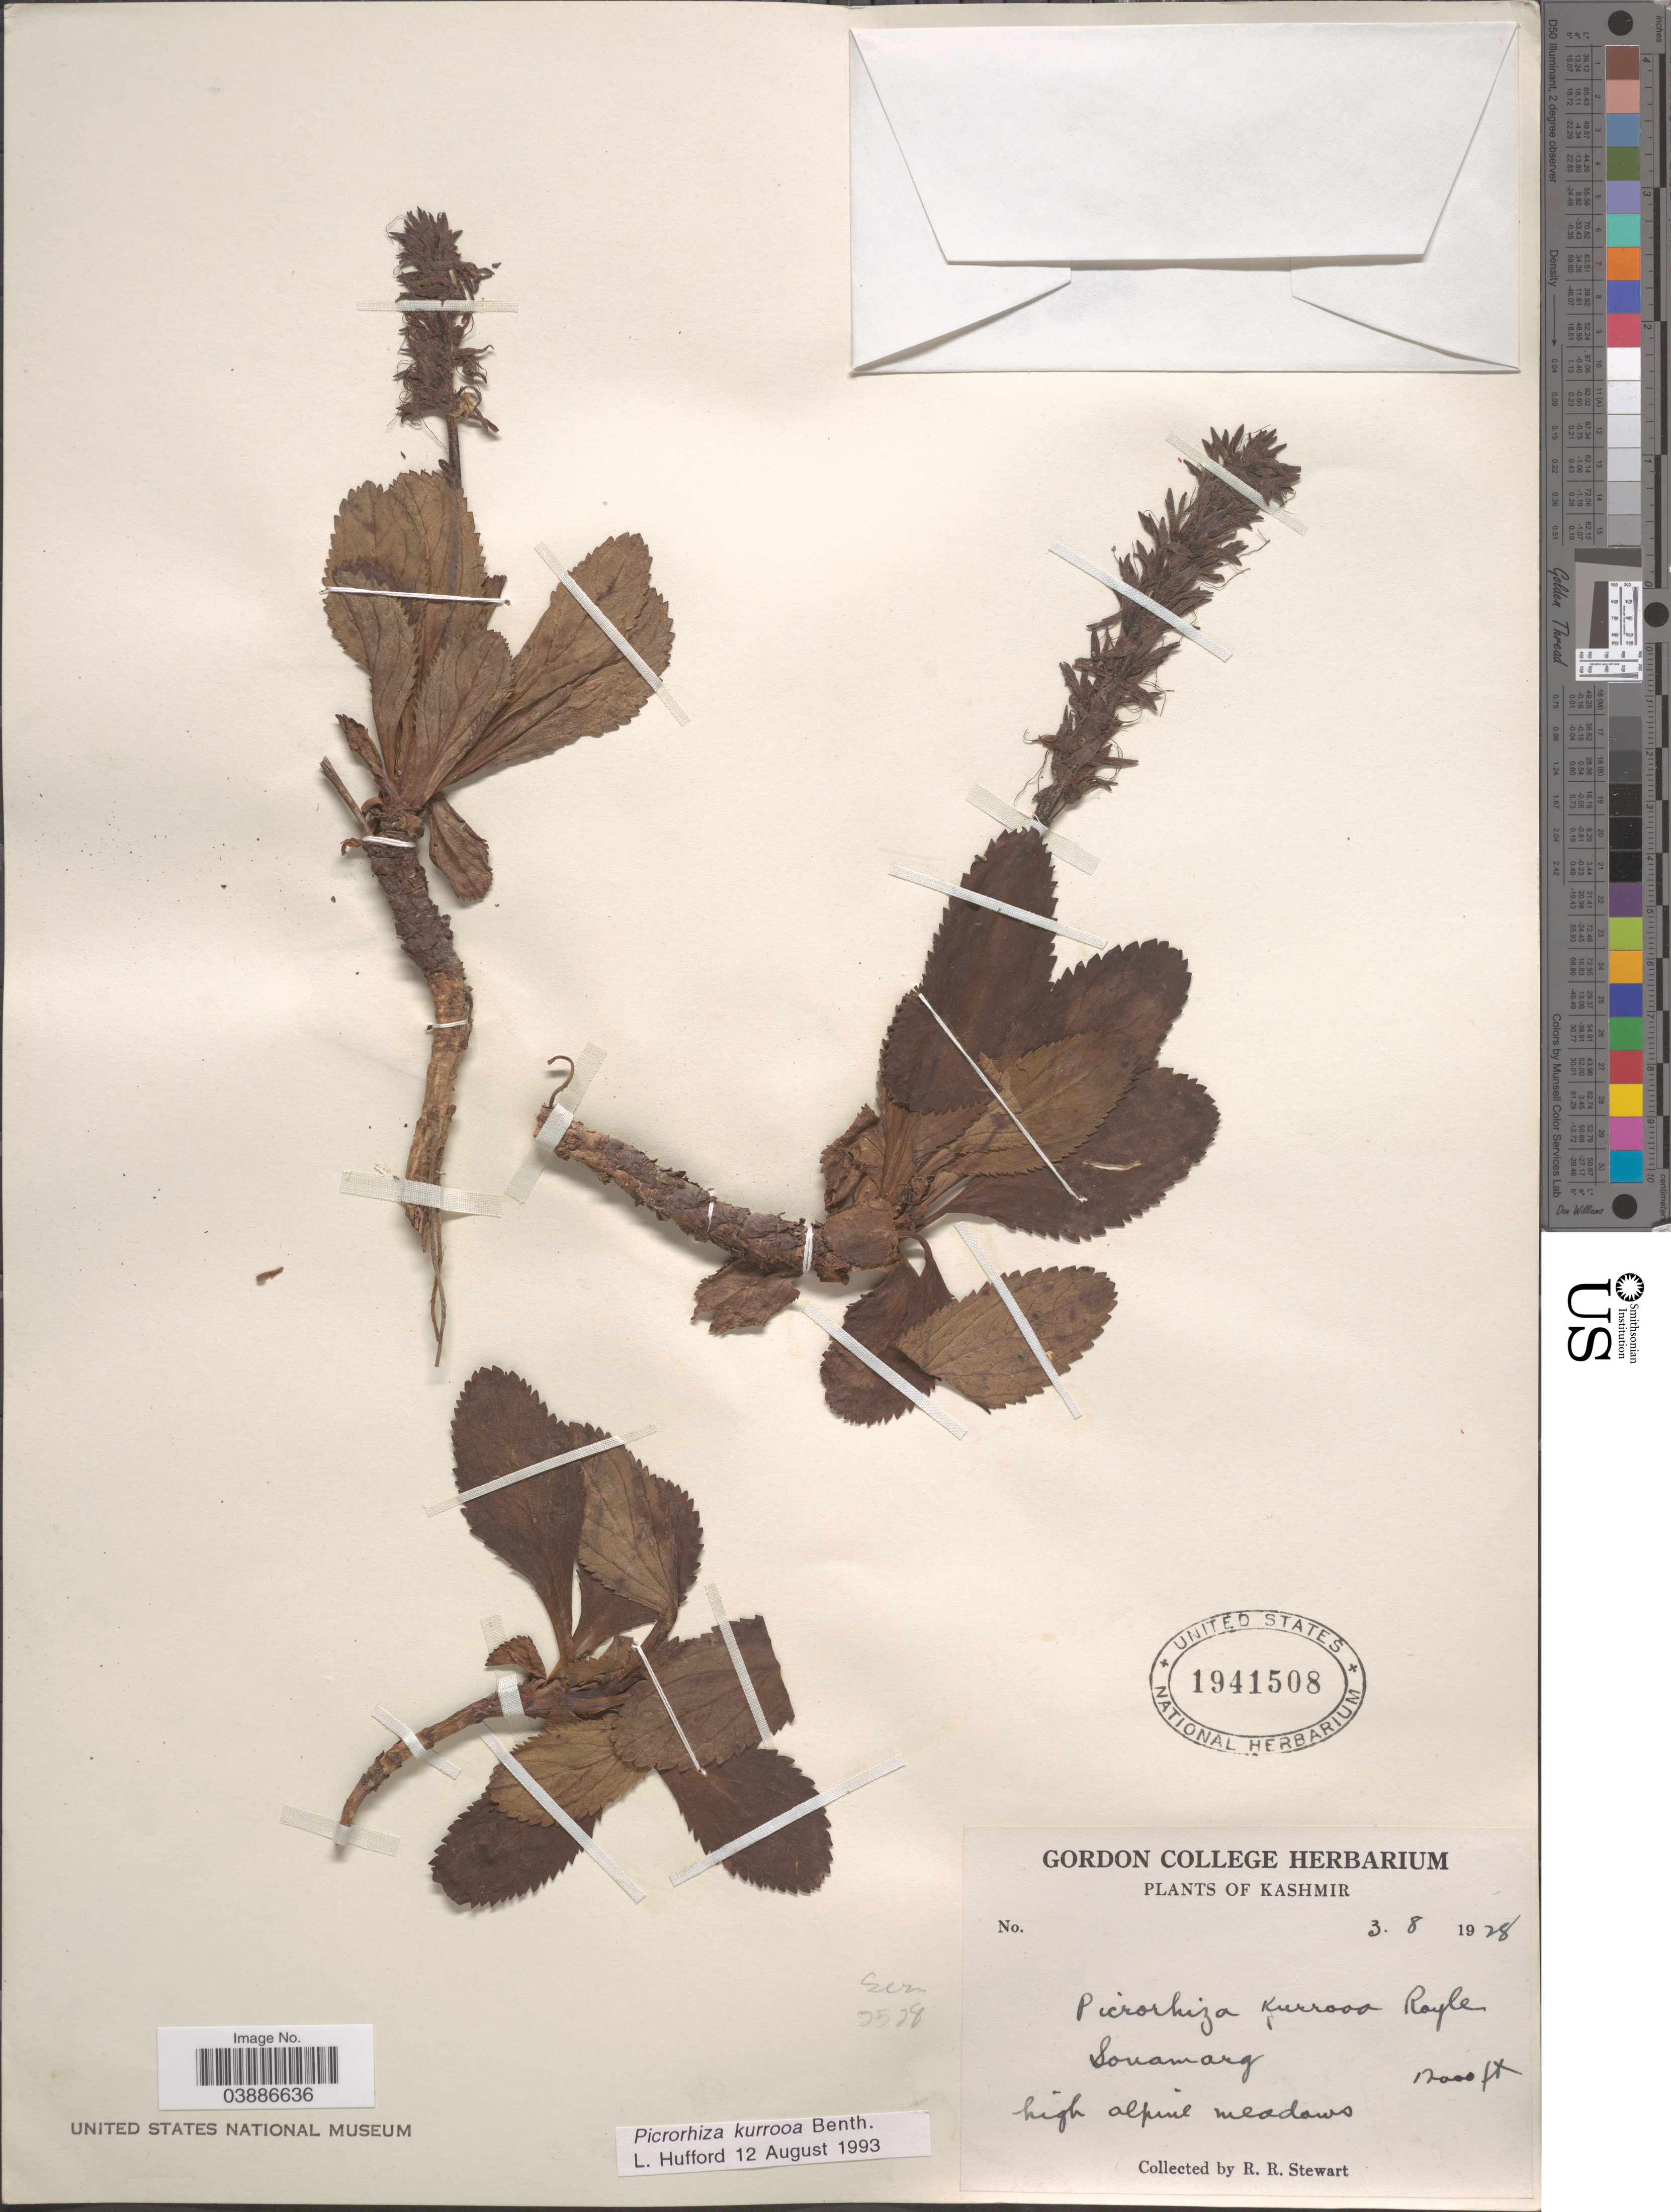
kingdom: Plantae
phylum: Tracheophyta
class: Magnoliopsida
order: Lamiales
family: Plantaginaceae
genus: Picrorhiza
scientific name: Picrorhiza kurrooa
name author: Royle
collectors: R. Stewart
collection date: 1928-08-03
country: India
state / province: Jammu and Kashmir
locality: Kashmir. Sonamarg.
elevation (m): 5182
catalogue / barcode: US 1941508